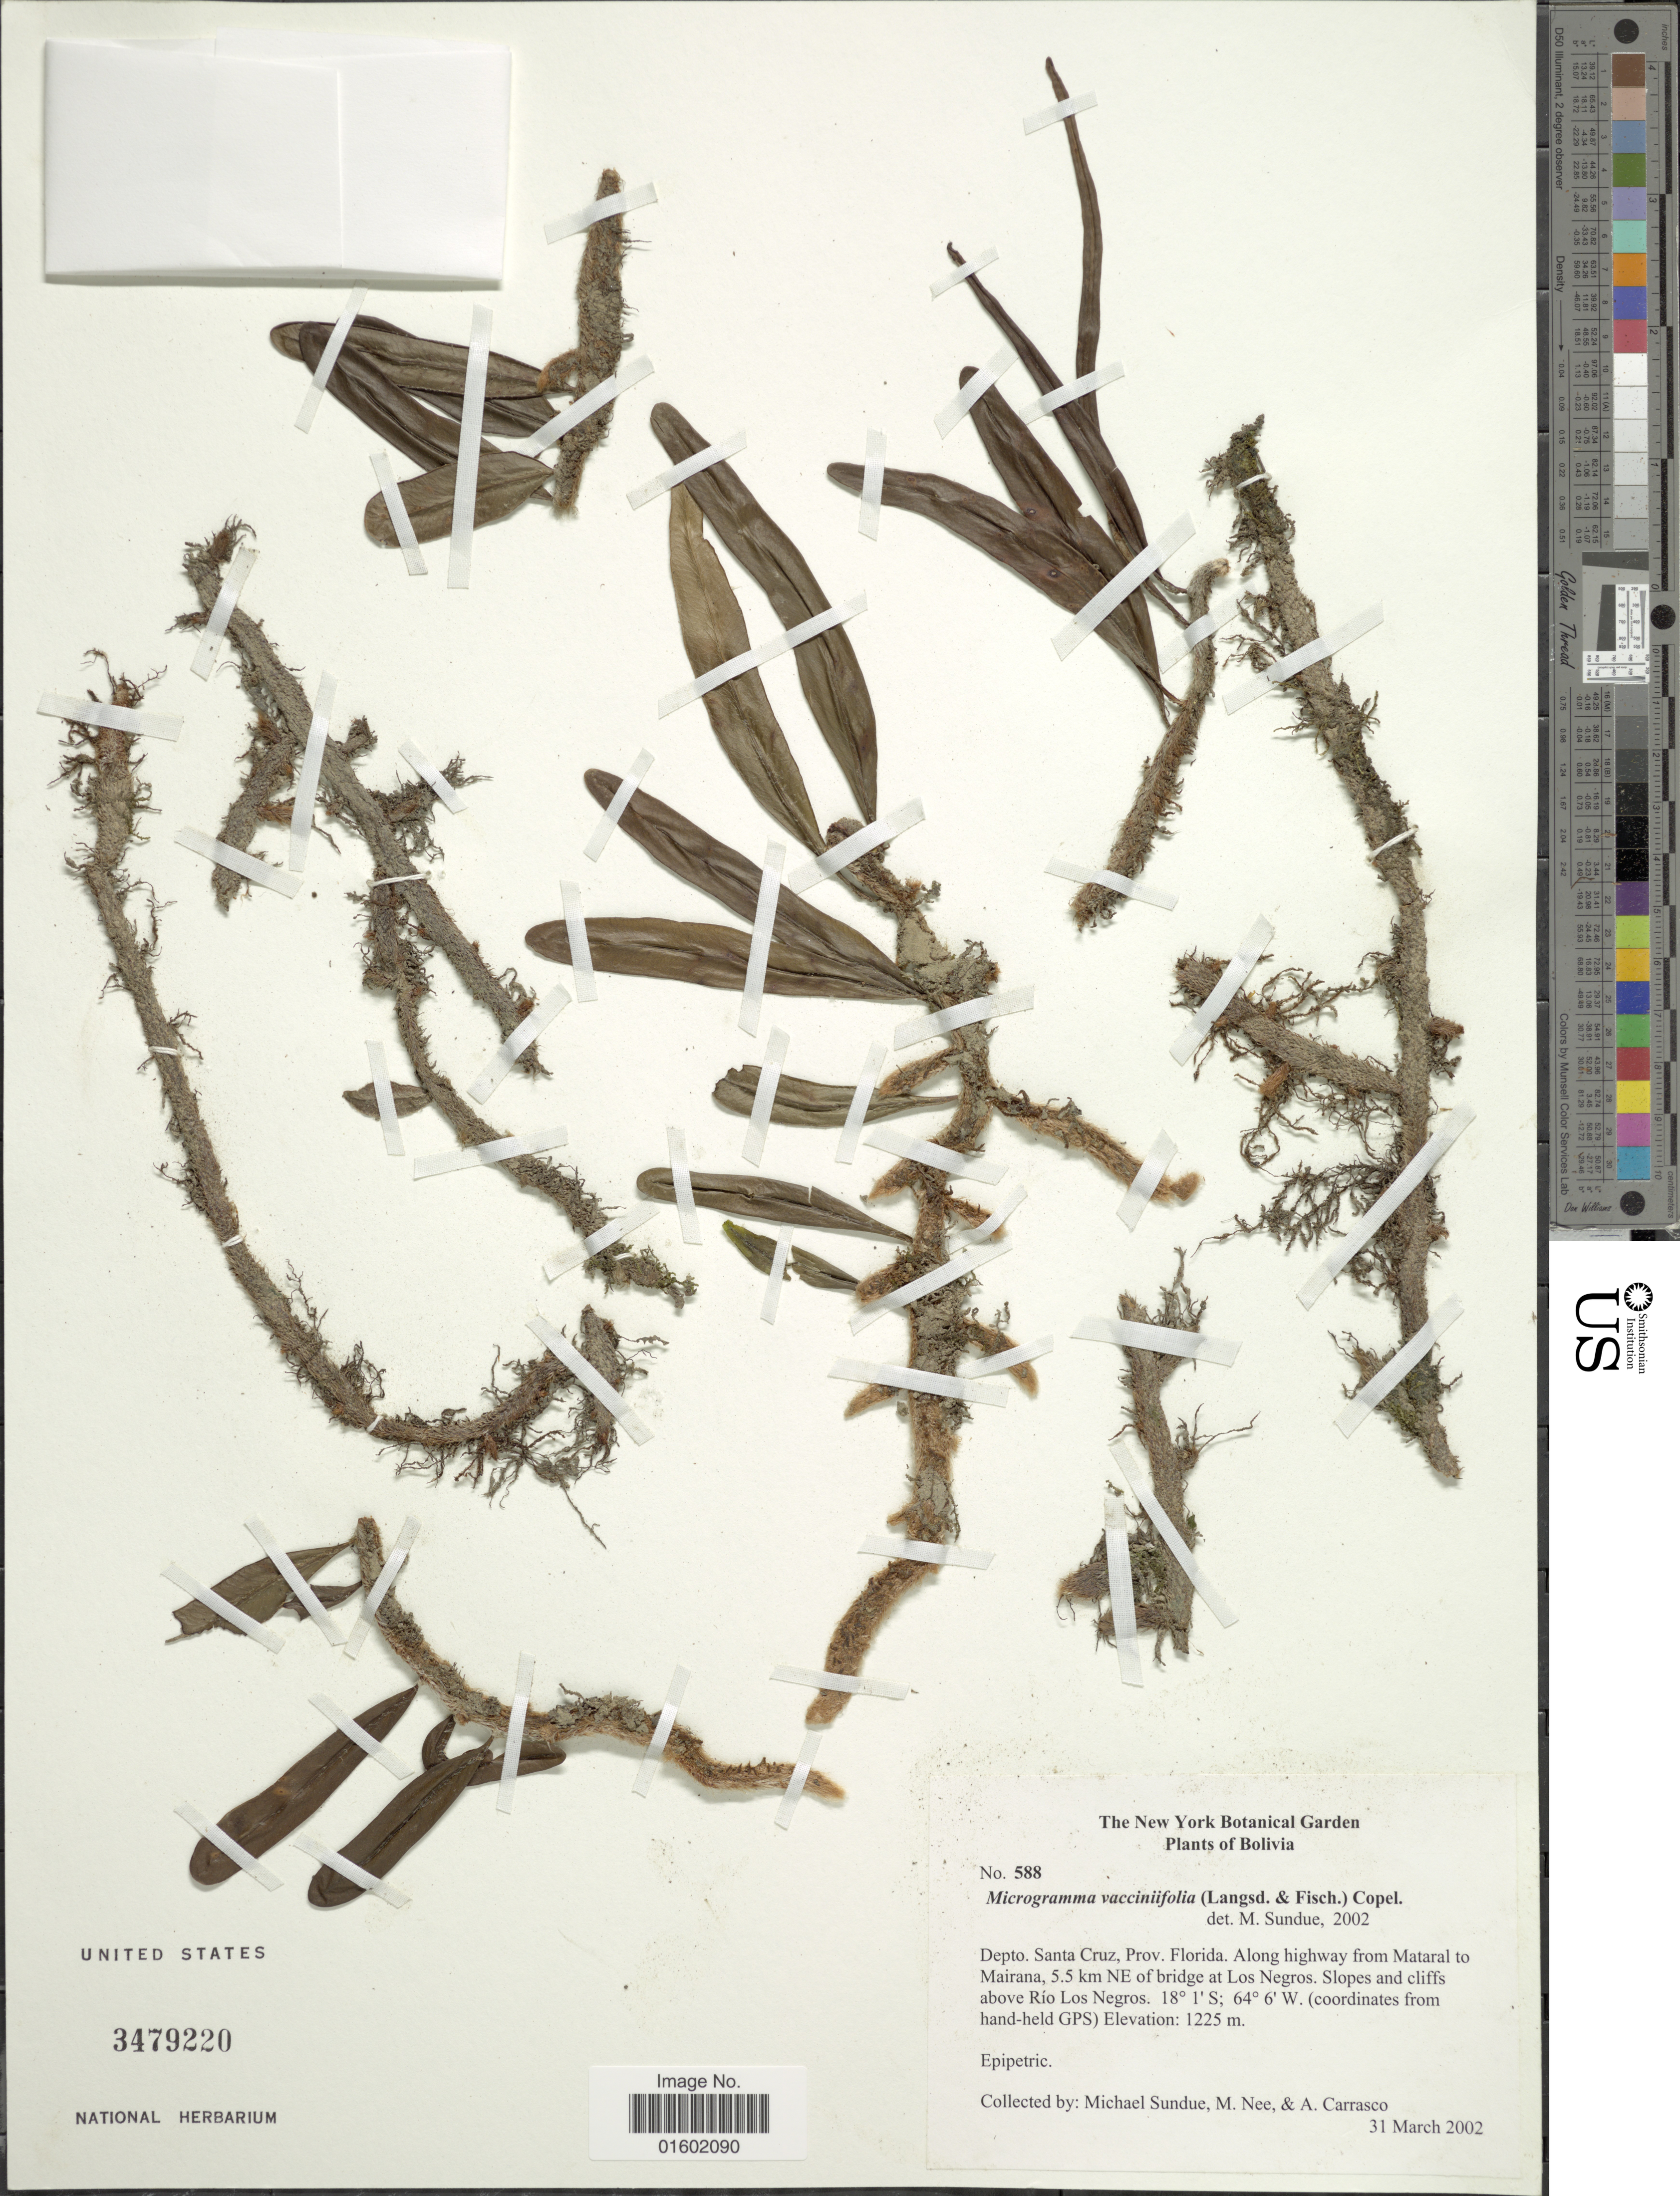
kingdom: Plantae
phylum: Tracheophyta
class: Polypodiopsida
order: Polypodiales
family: Polypodiaceae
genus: Microgramma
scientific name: Microgramma vaccinifolia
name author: (Langsd. & Fisch.) Copel.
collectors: M. Sundue, M. Nee & A. Carrasco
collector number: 588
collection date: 2002-03-31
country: Bolivia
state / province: Santa Cruz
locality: Dept. Santa Cruz, Prov. Florida, Along highway from Mataral to Mairana, 5.5 km NE of bridge at Los Negros, Slopes and cliffs above Rio Los Negros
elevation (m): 1225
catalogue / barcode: US 3479220